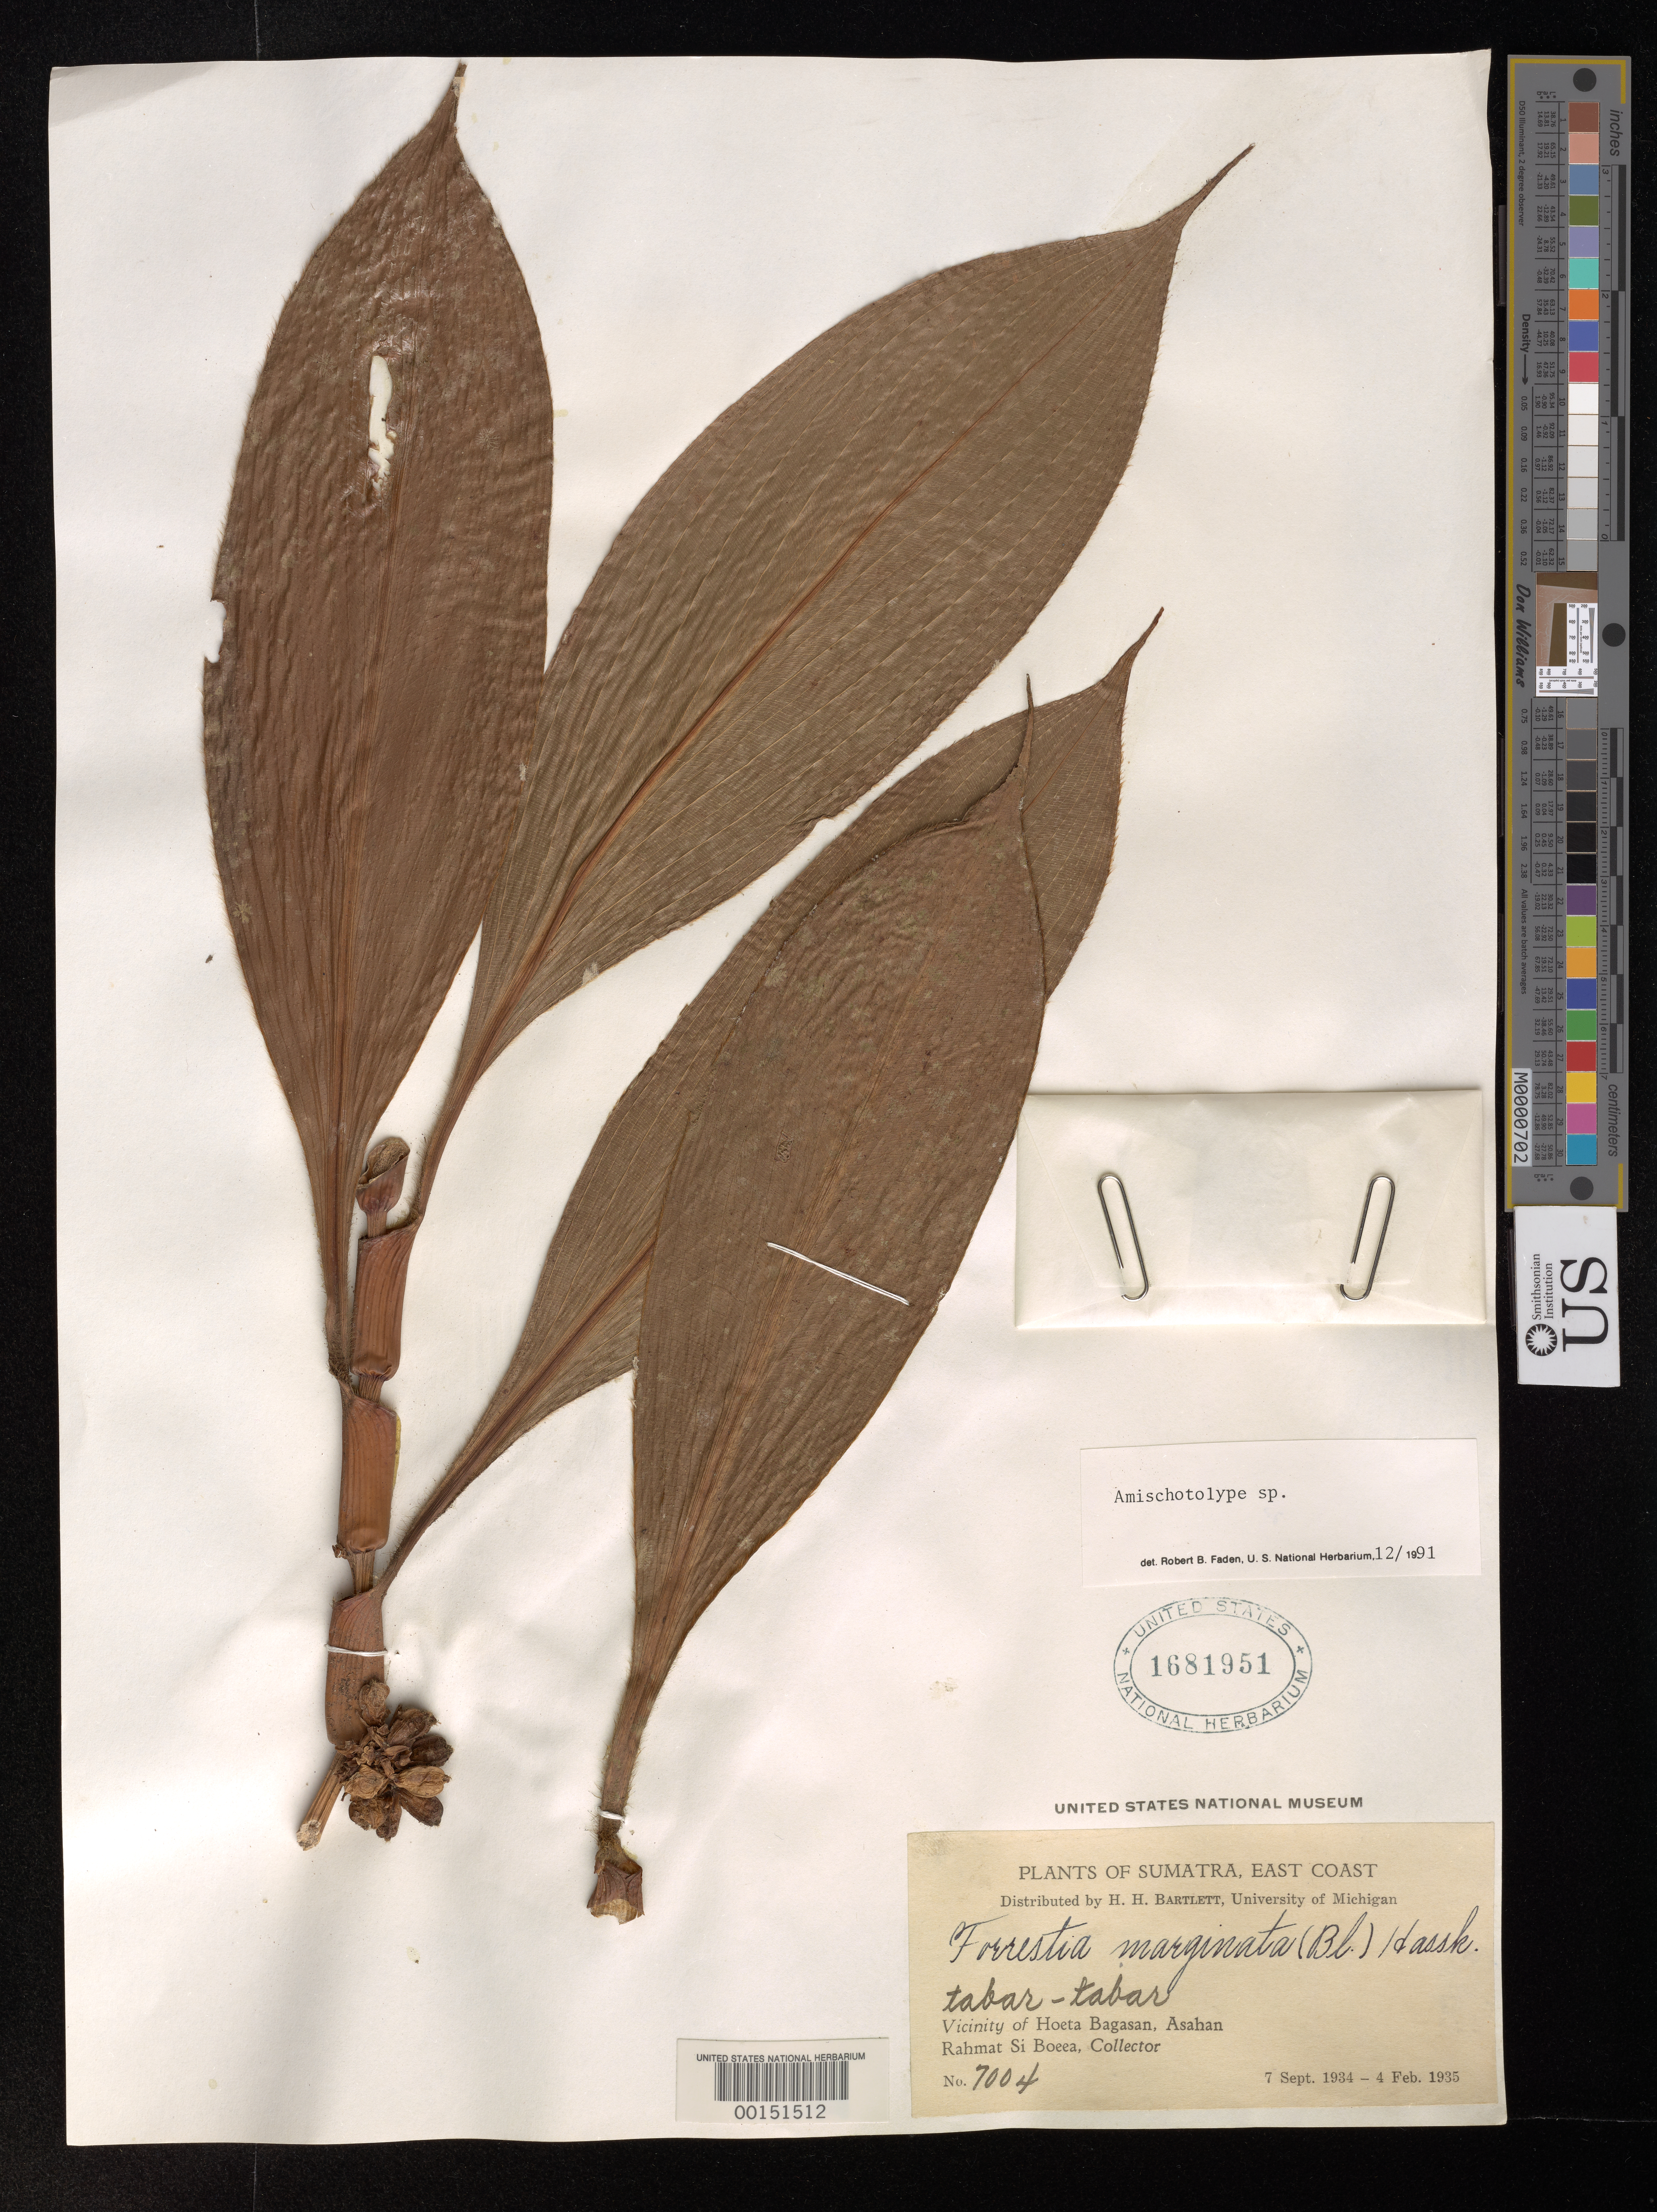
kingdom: Plantae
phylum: Tracheophyta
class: Liliopsida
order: Commelinales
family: Commelinaceae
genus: Amischotolype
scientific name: Amischotolype sp.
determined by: Faden, Robert B., (US), Smithsonian Institution - National Museum of Natural History (UNITED STATES)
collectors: Rahmat Si Boeea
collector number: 7004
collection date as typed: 07 Sep 1934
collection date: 1934-09-07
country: Indonesia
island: Sumatra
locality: Tabar-tabar, hoeta bagasan; asahan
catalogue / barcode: US 1681951